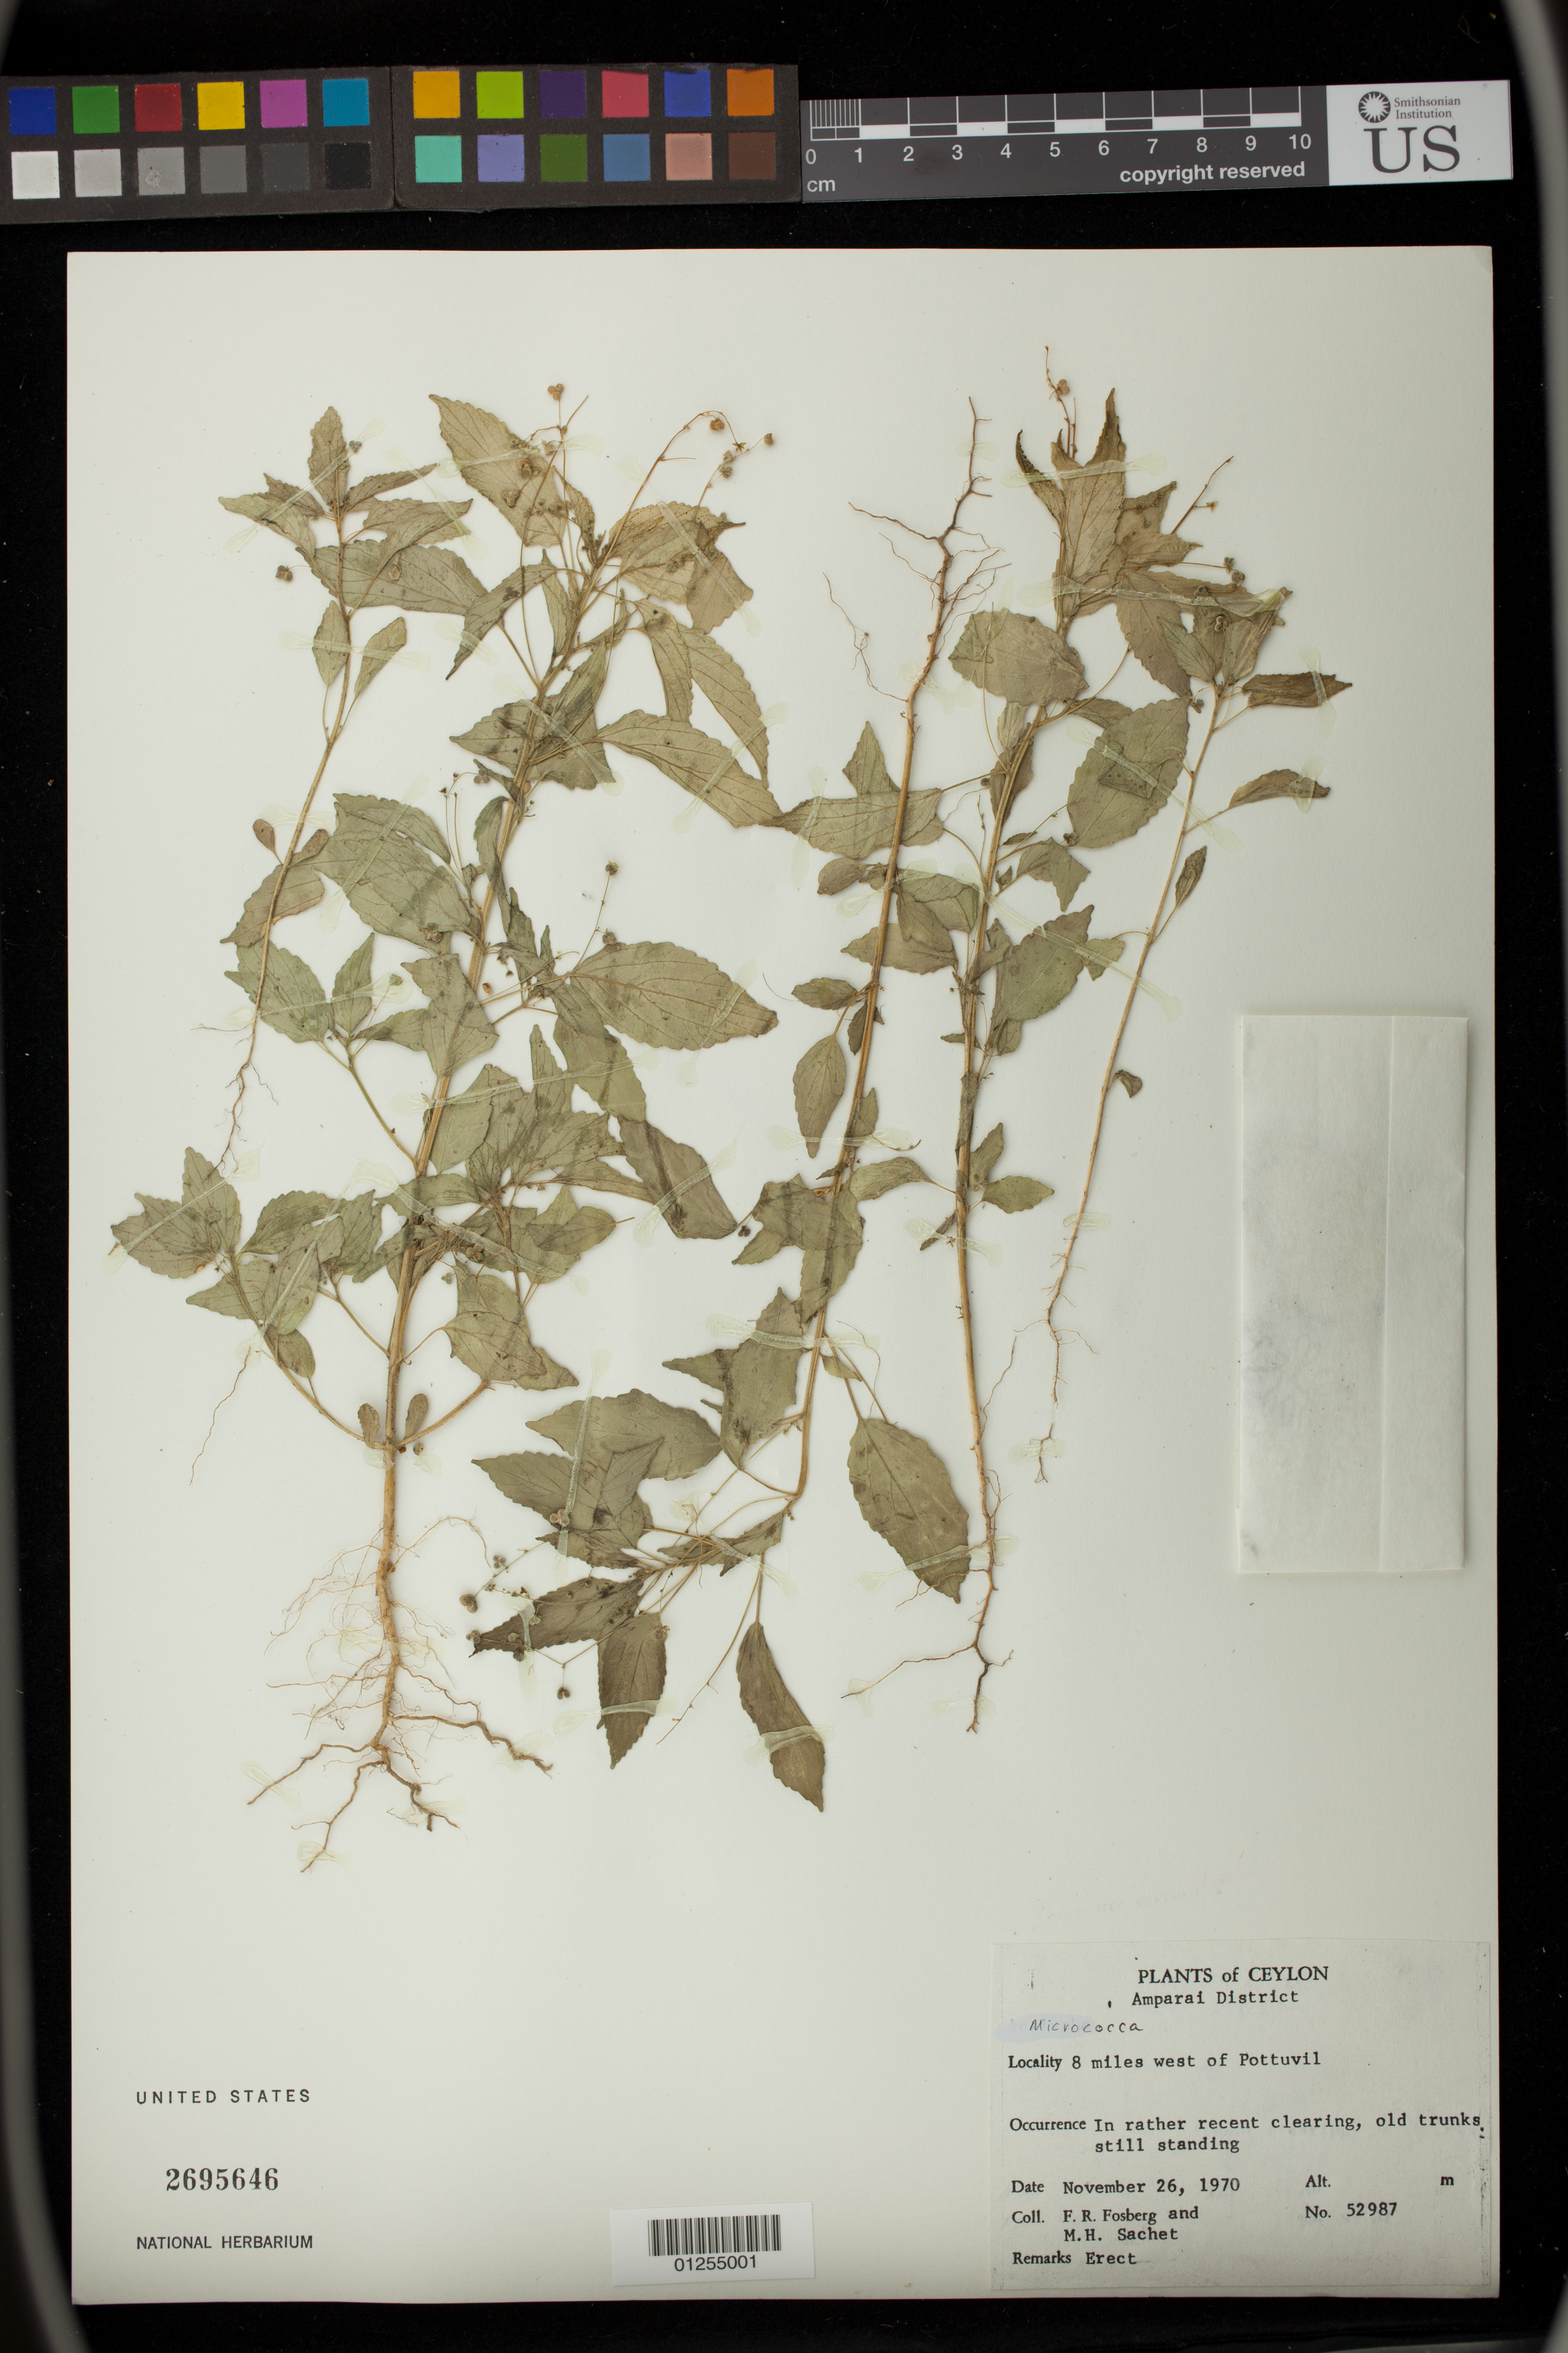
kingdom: Plantae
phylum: Tracheophyta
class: Magnoliopsida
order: Malpighiales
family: Euphorbiaceae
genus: Micrococca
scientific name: Micrococca mercurialis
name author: (Linn) Benth.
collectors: F. R. Fosberg & M.-H. Sachet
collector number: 52987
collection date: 1970-11-26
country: Sri Lanka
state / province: Eastern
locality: Amparai District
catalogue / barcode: US 2695646